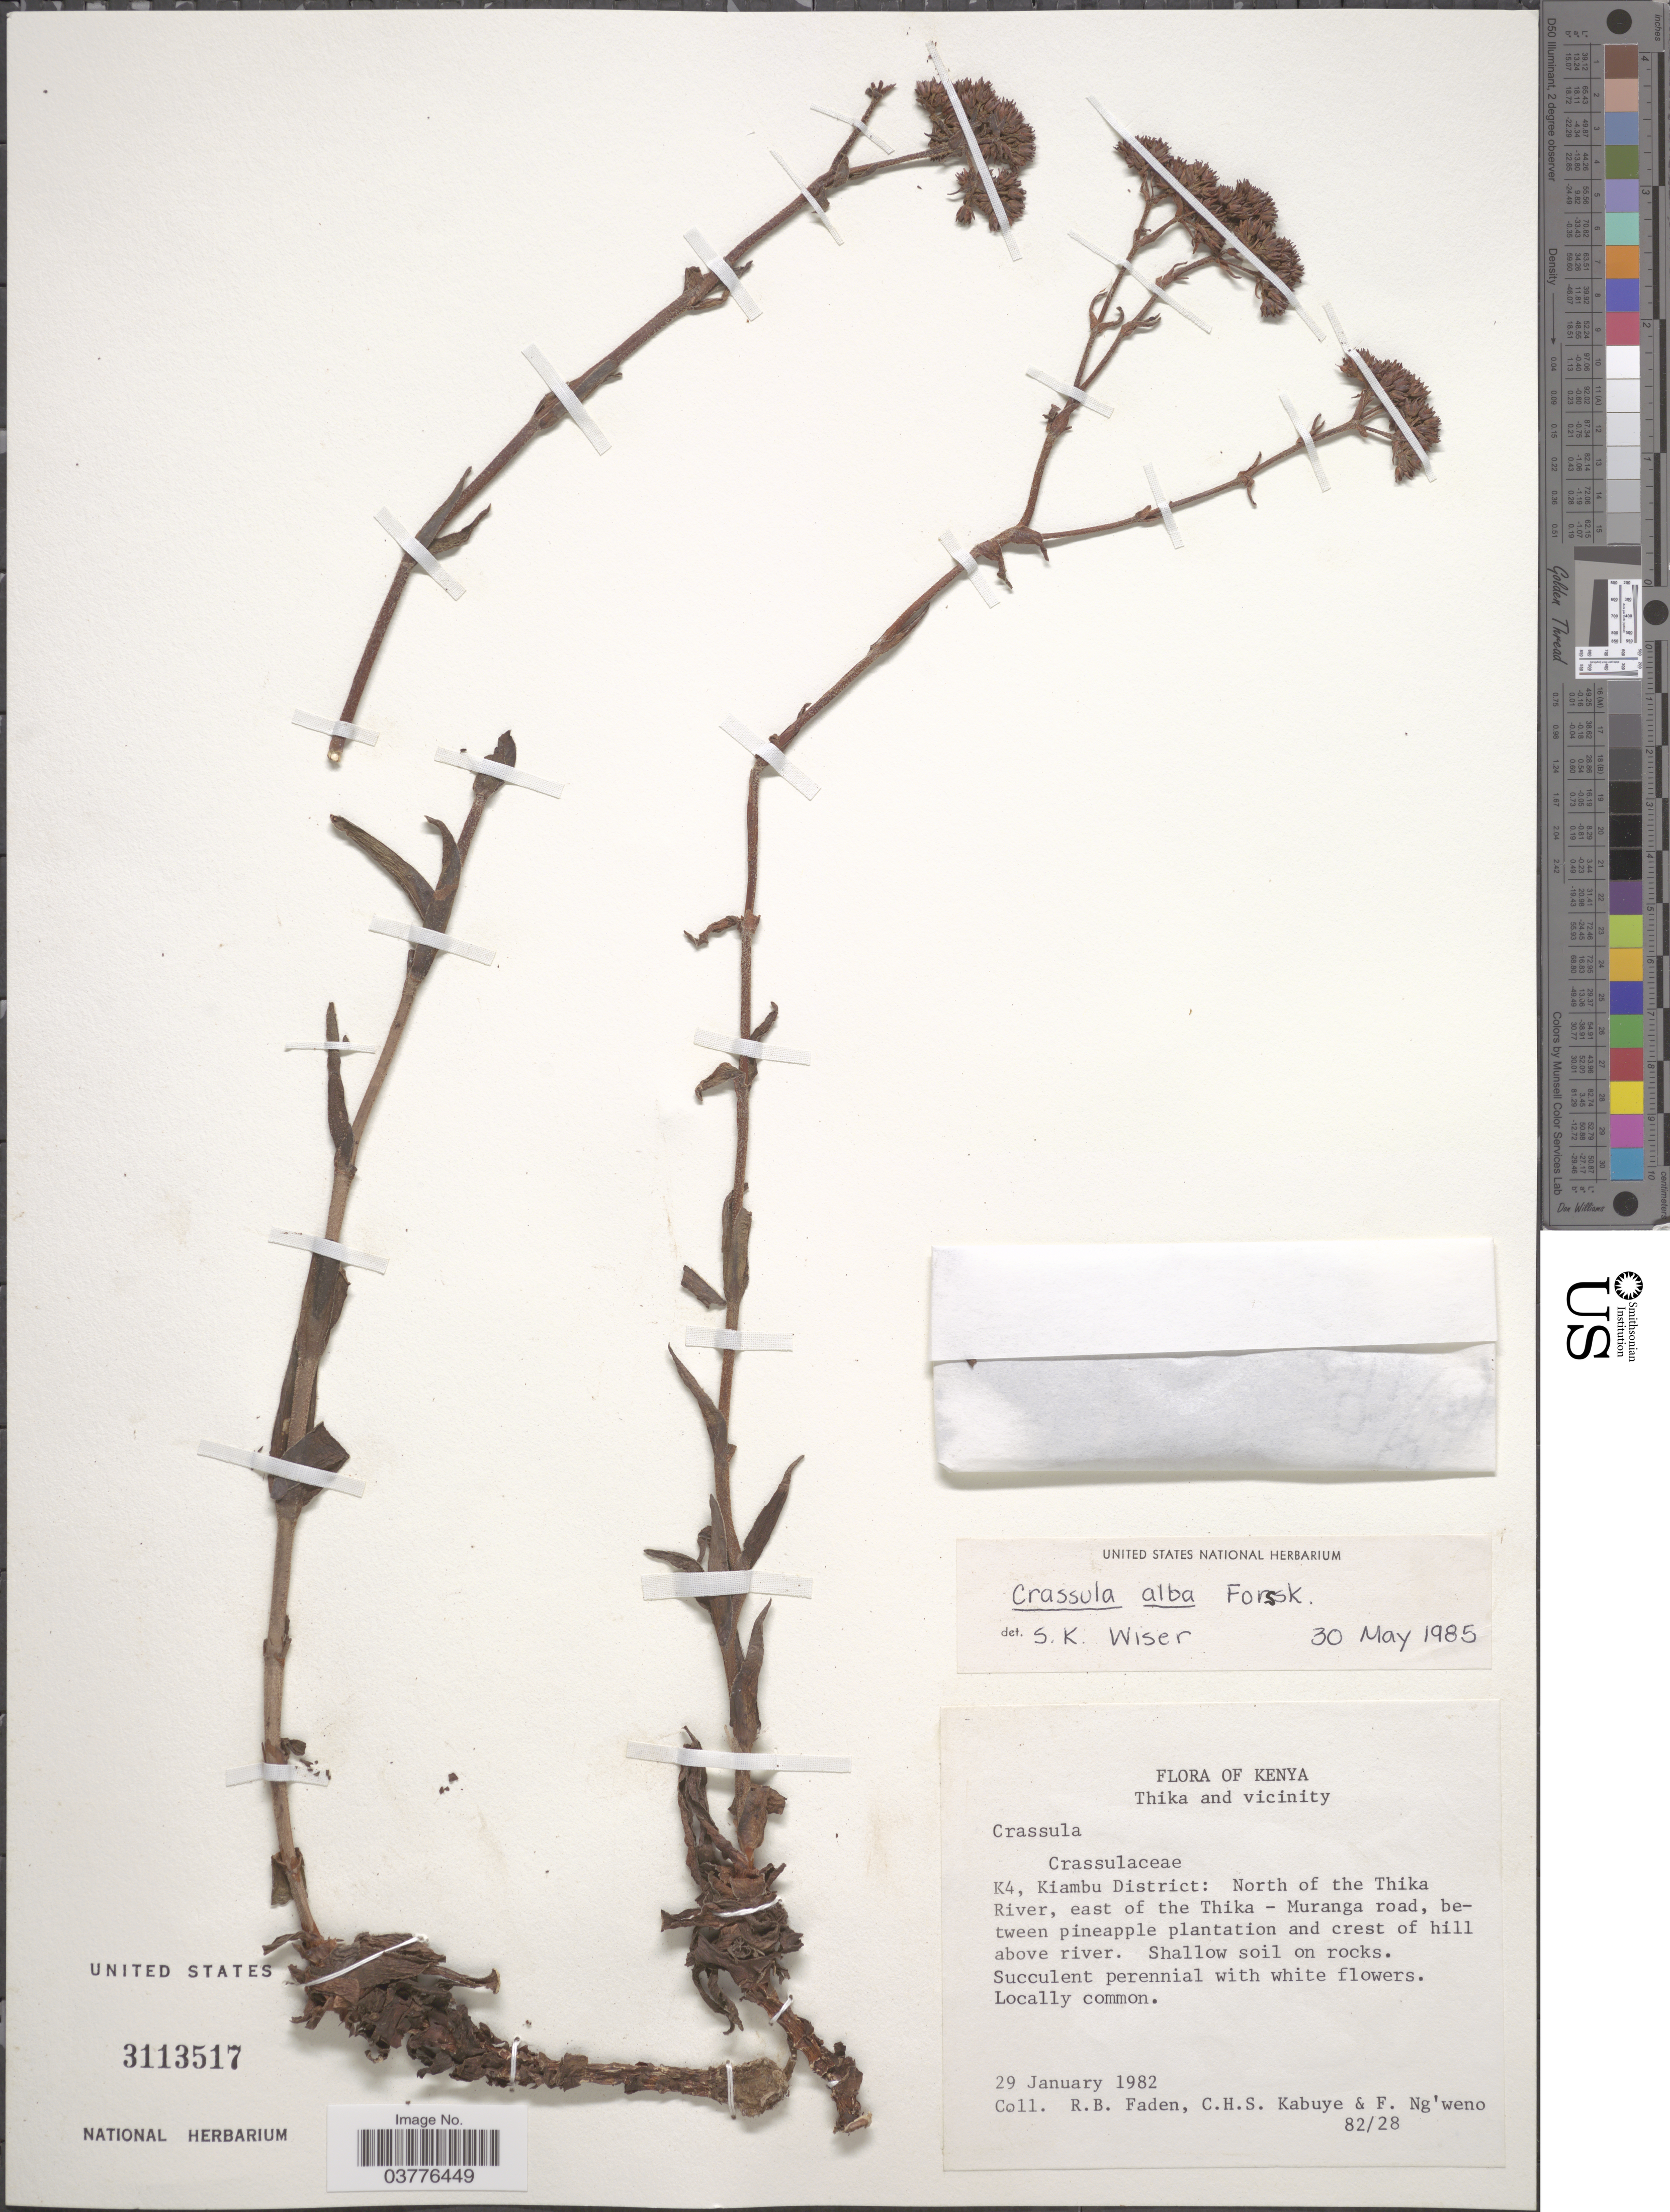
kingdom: Plantae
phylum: Tracheophyta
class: Magnoliopsida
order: Saxifragales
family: Crassulaceae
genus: Crassula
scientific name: Crassula alba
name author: Forssk.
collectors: R. B. Faden, C. Kabuye & F. Ng'weno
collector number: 82/28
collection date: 1982-01-29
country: Kenya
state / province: Kiambu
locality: Thika and vicinity. K4, Kiambu District: North of the Thika River, east of the Thika - Muranga road, between pineapple plantation and crest of hill river.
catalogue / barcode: US 3113517